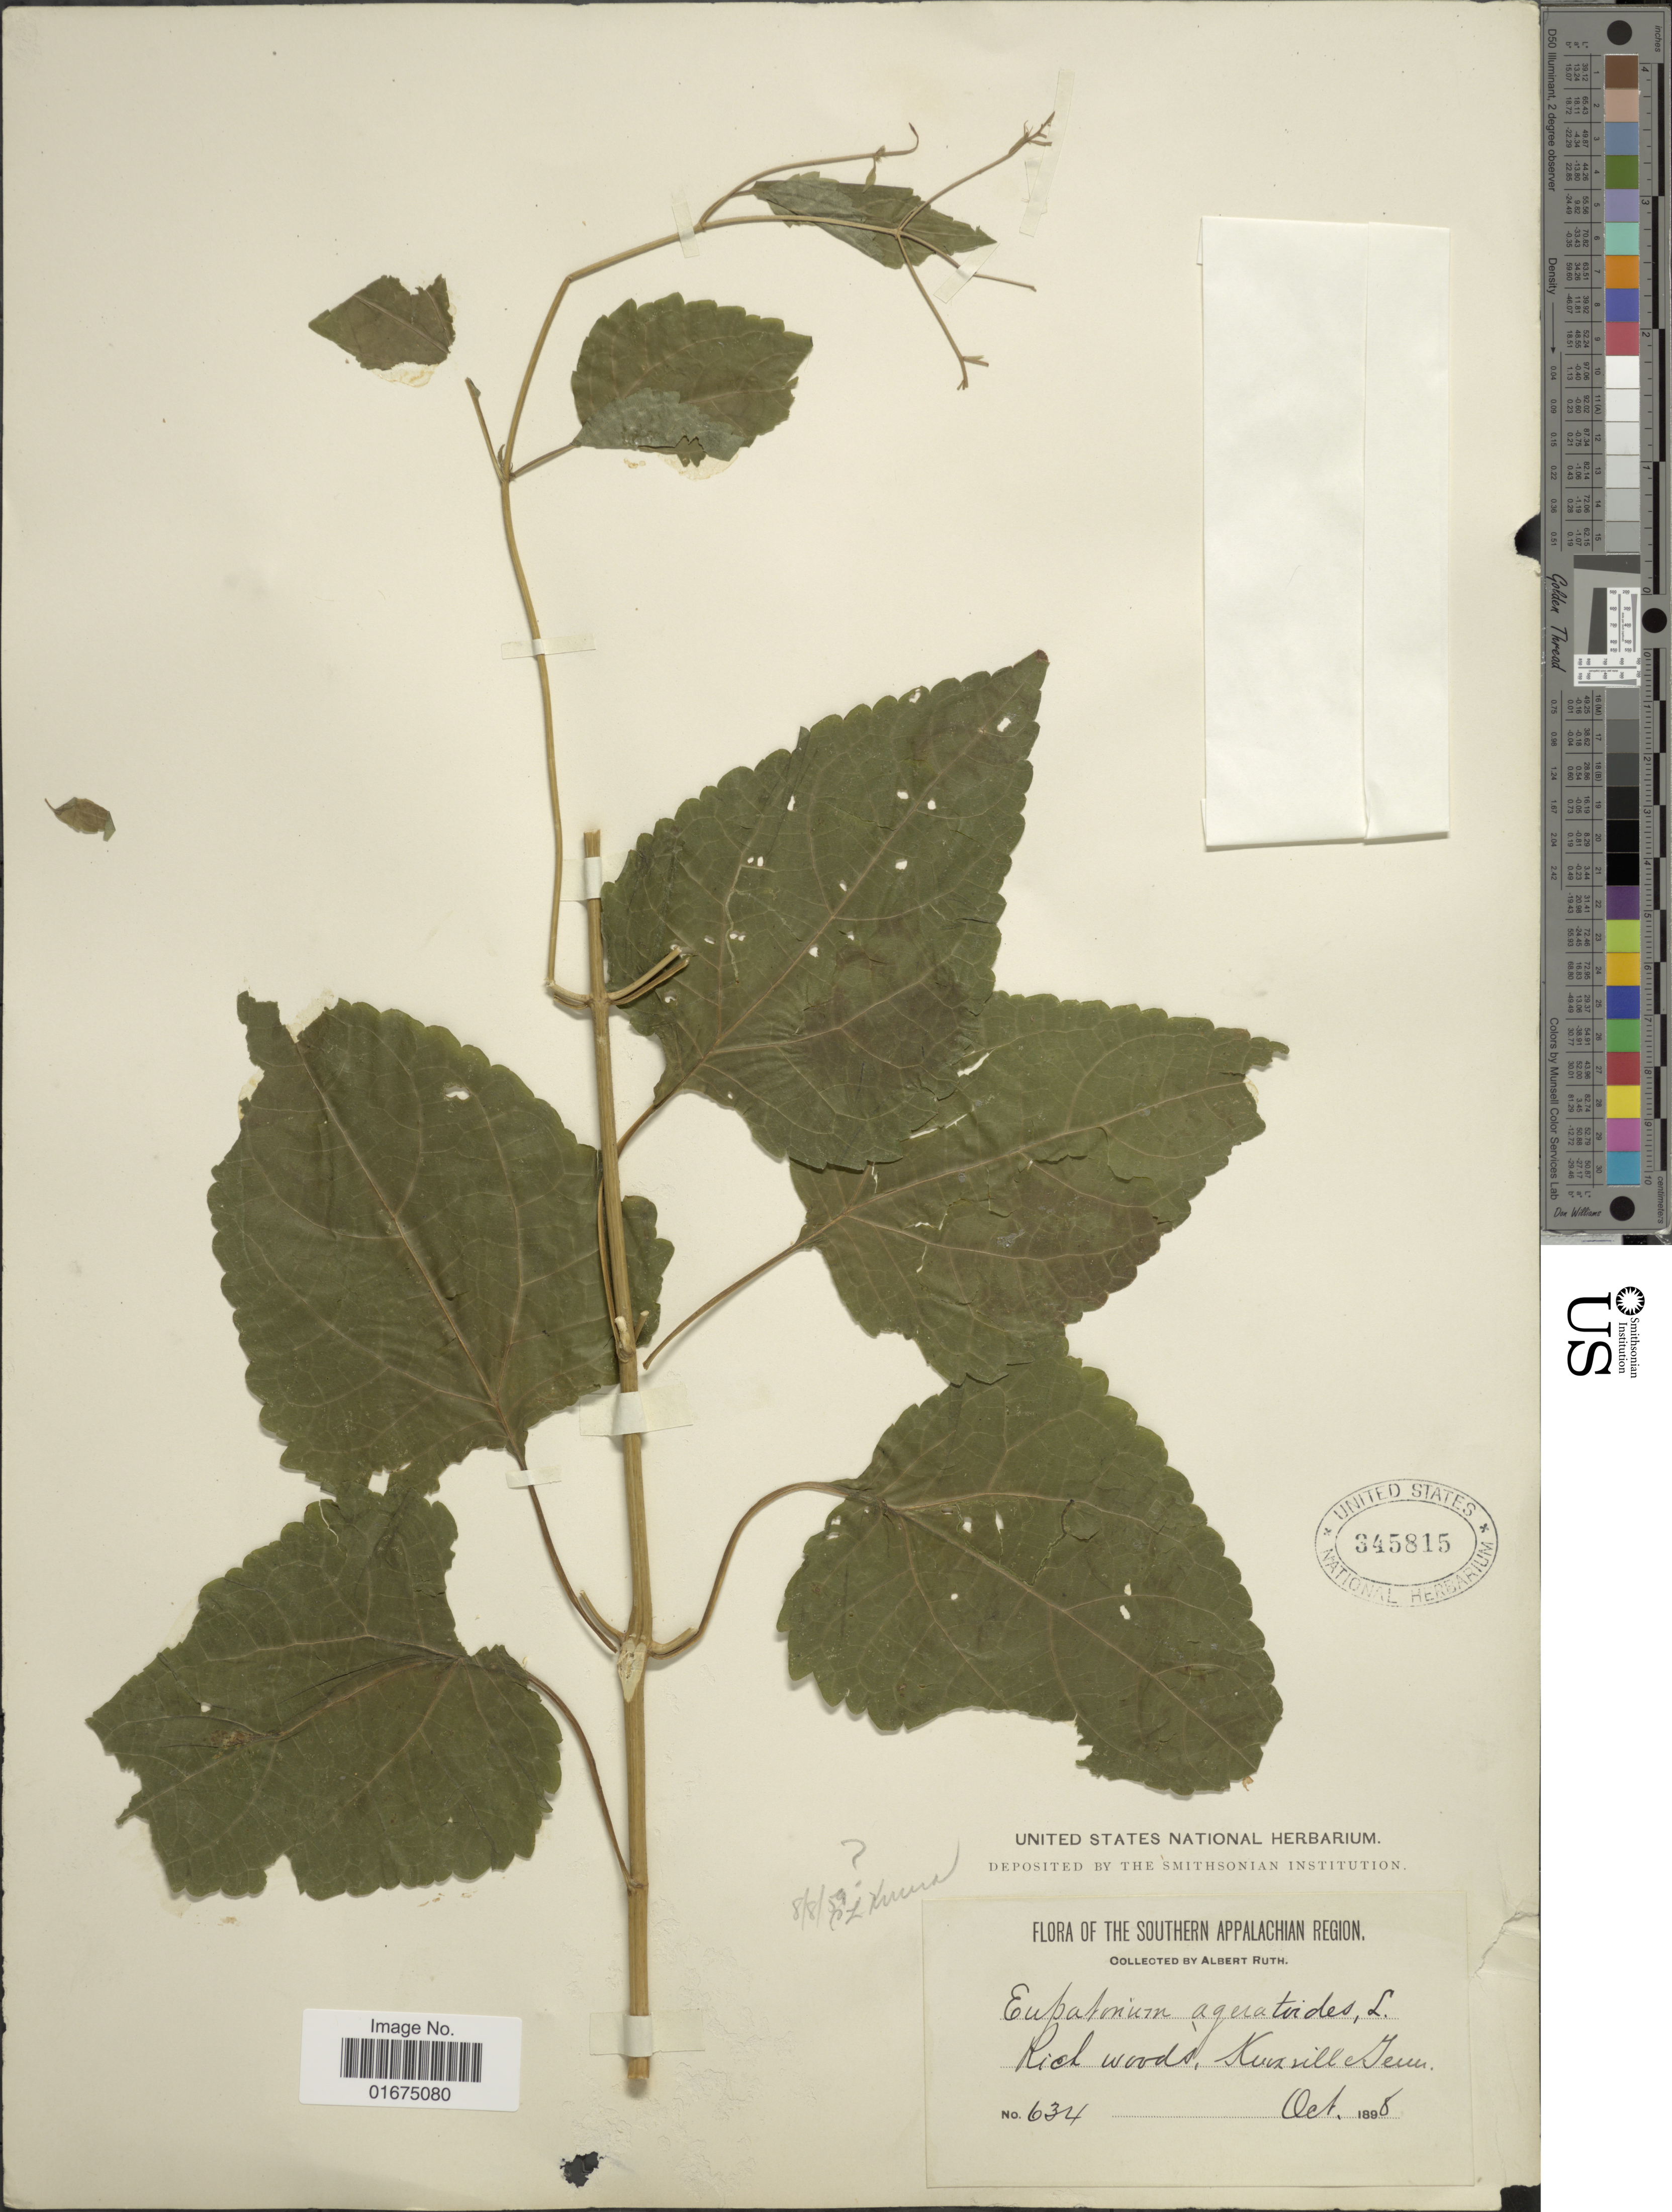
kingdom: Plantae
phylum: Tracheophyta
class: Magnoliopsida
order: Asterales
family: Asteraceae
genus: Ageratina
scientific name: Ageratina altissima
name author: (L.) R.M. King & H. Rob.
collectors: A. Ruth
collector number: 634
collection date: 1898-10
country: United States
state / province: Tennessee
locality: Southern Appalachian Region, Rich woods, Knoxville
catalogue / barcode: US 345815